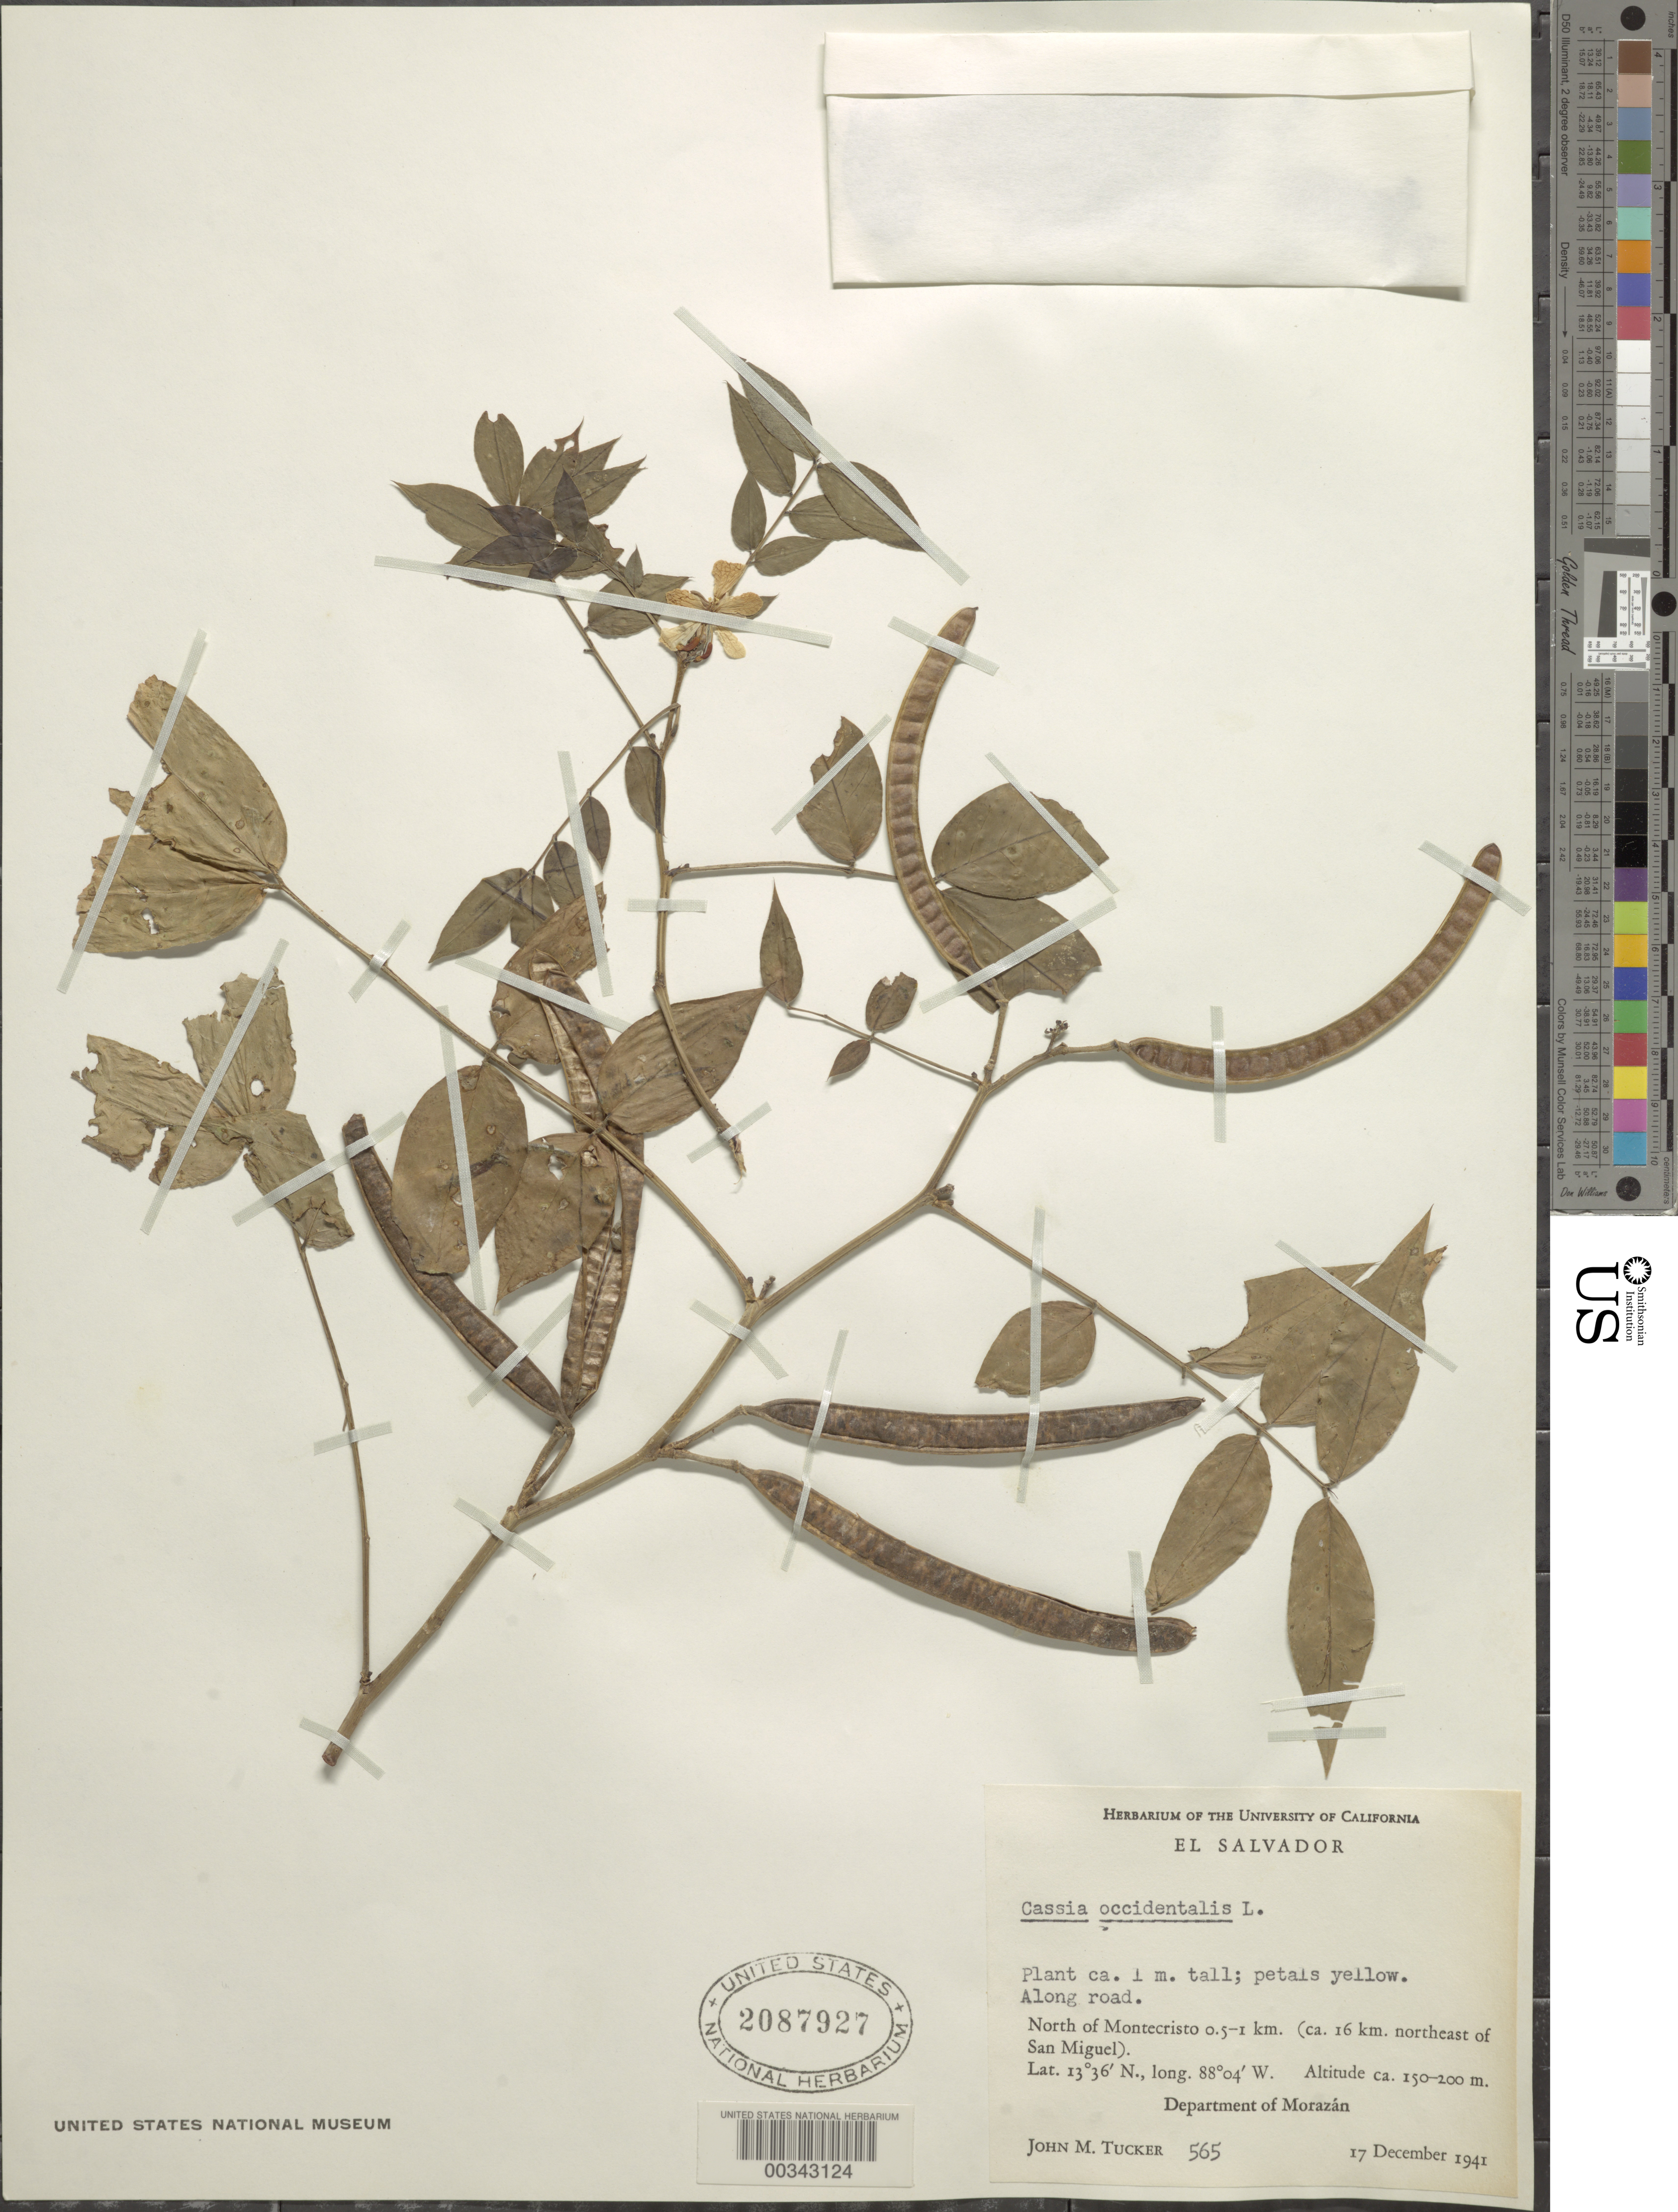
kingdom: Plantae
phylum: Tracheophyta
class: Magnoliopsida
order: Fabales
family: Fabaceae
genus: Senna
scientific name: Senna occidentalis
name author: (L.) Link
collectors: J. M. Tucker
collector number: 565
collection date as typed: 17 Dec 1941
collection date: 1941-12-17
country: El Salvador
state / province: Morazán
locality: N of montecristo 0.5-1 km, ca 16 km ne of san miguel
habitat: Along road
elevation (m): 150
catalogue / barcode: US 2087927